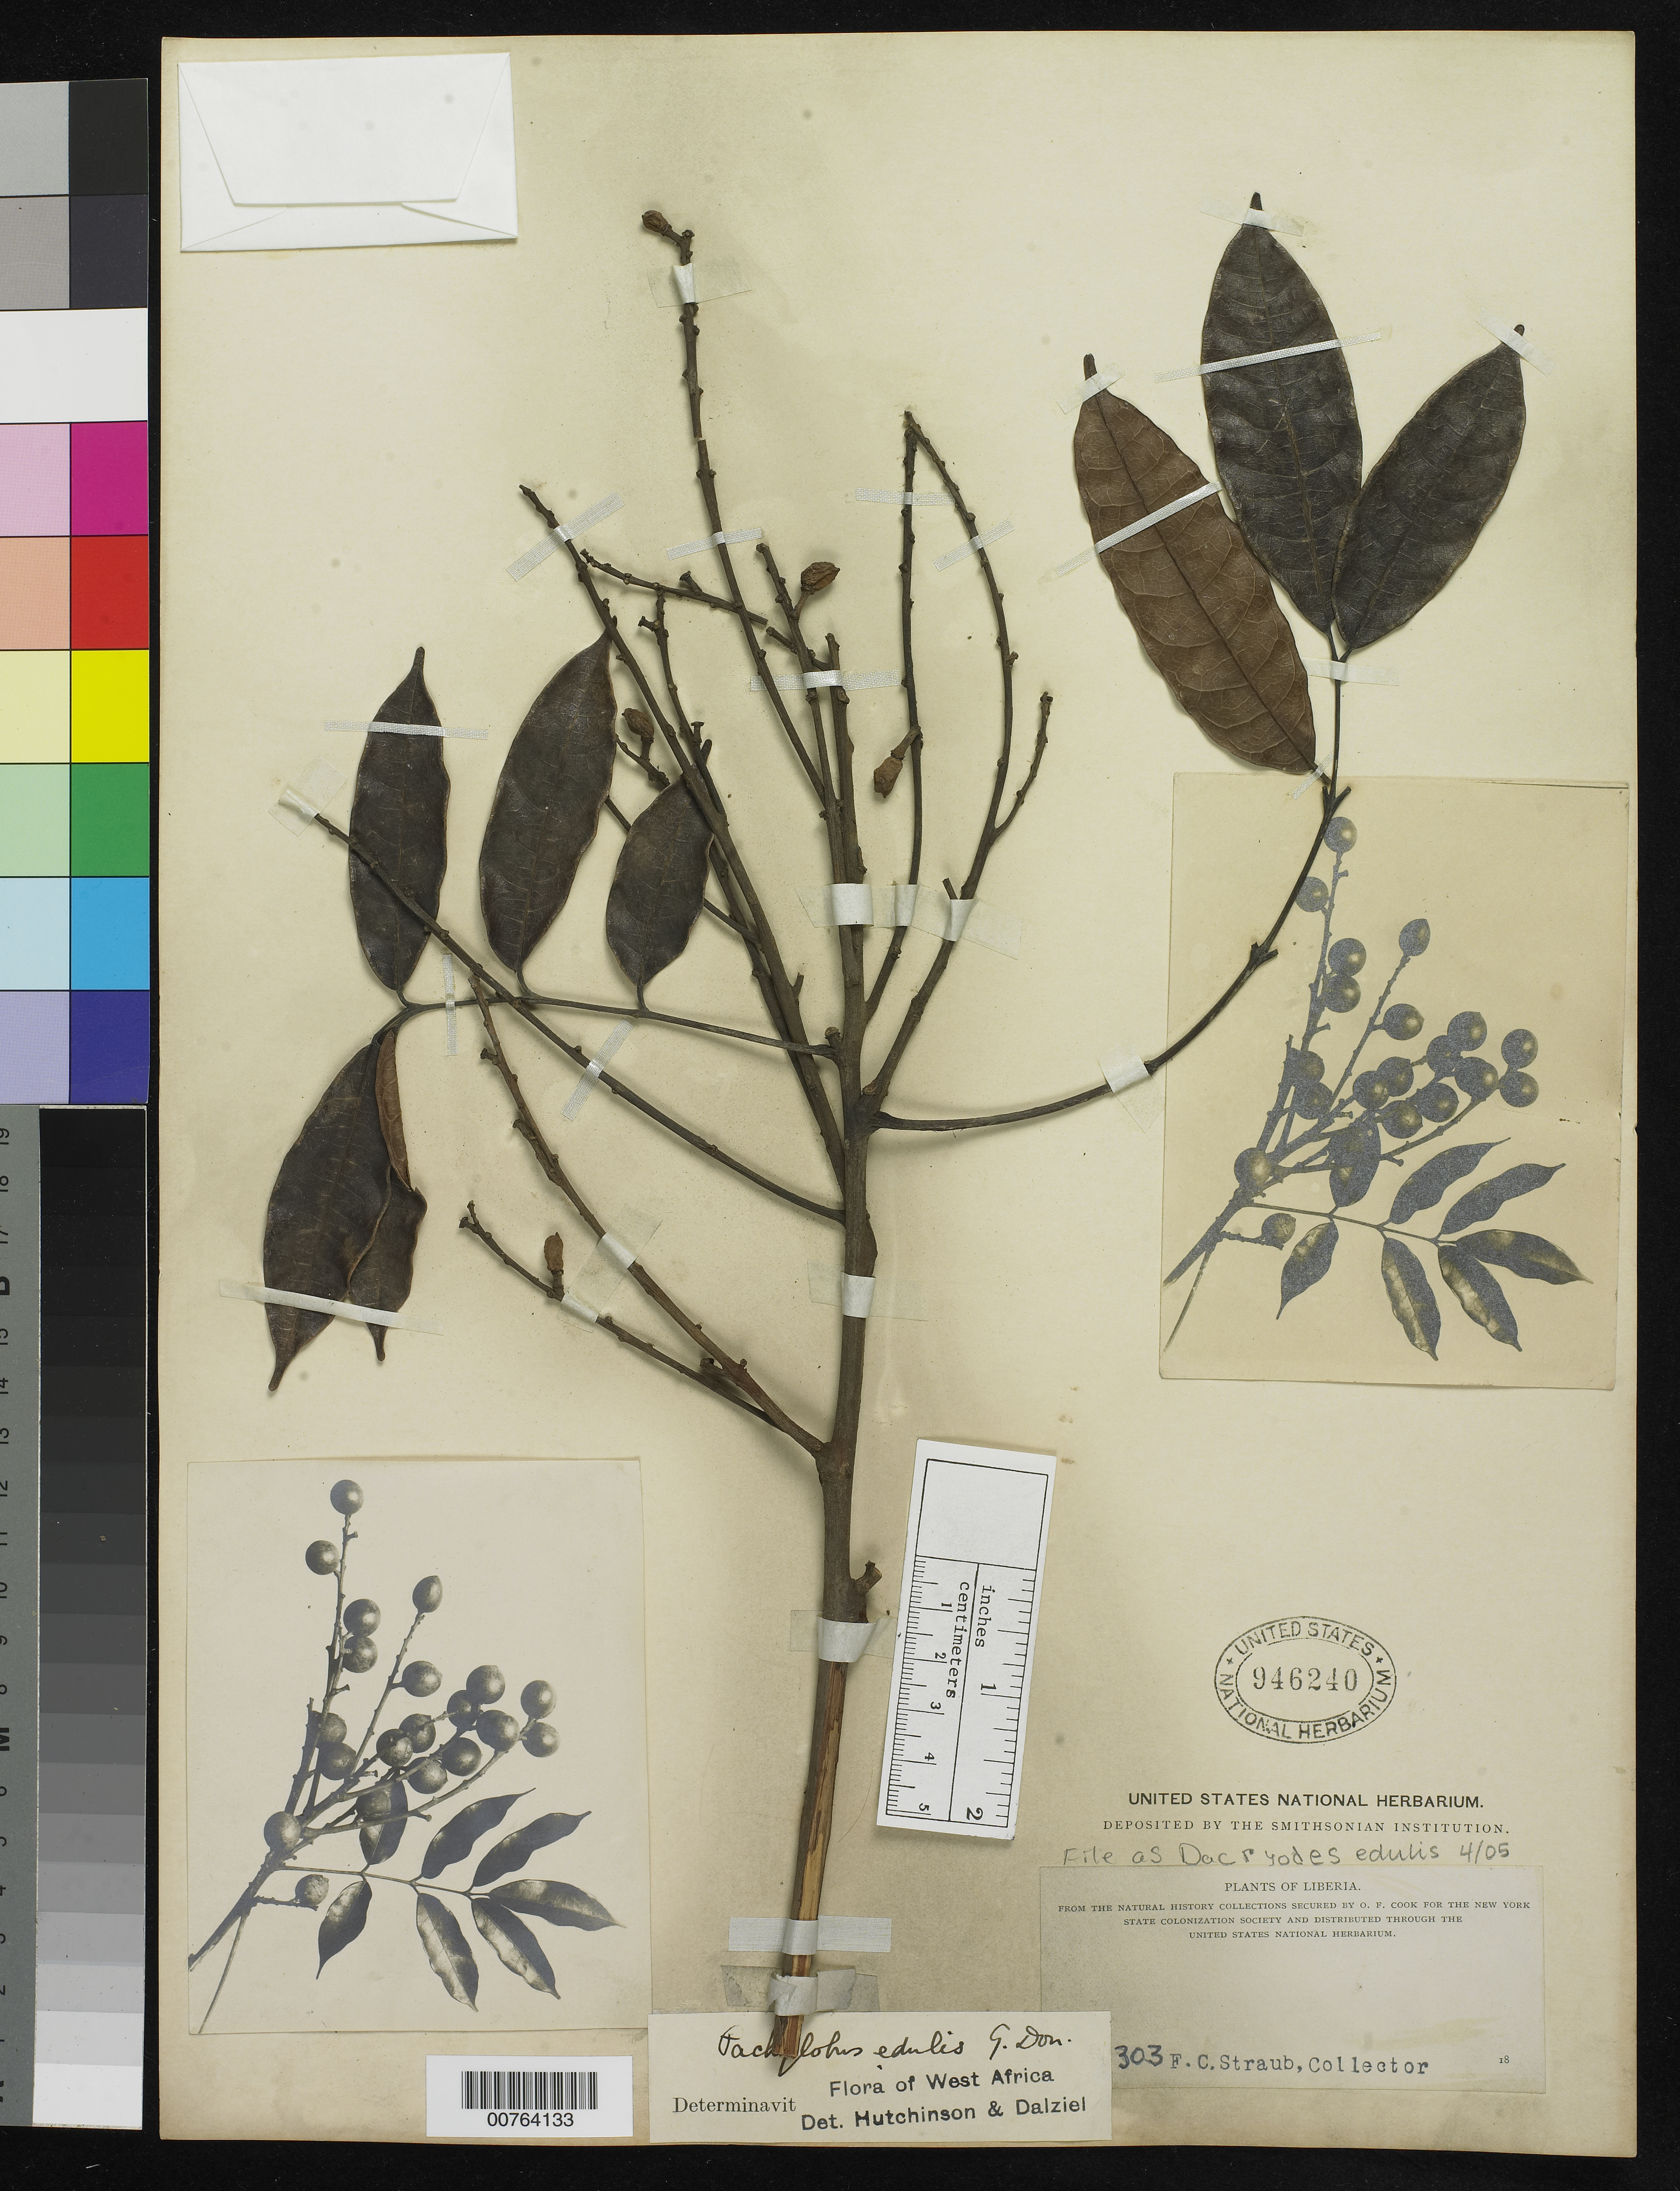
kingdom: Plantae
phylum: Tracheophyta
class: Magnoliopsida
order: Sapindales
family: Burseraceae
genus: Dacryodes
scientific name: Dacryodes edulis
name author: (G. Don) H.J. Lam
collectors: F. Straub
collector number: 303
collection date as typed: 18--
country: Liberia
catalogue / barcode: US 946240